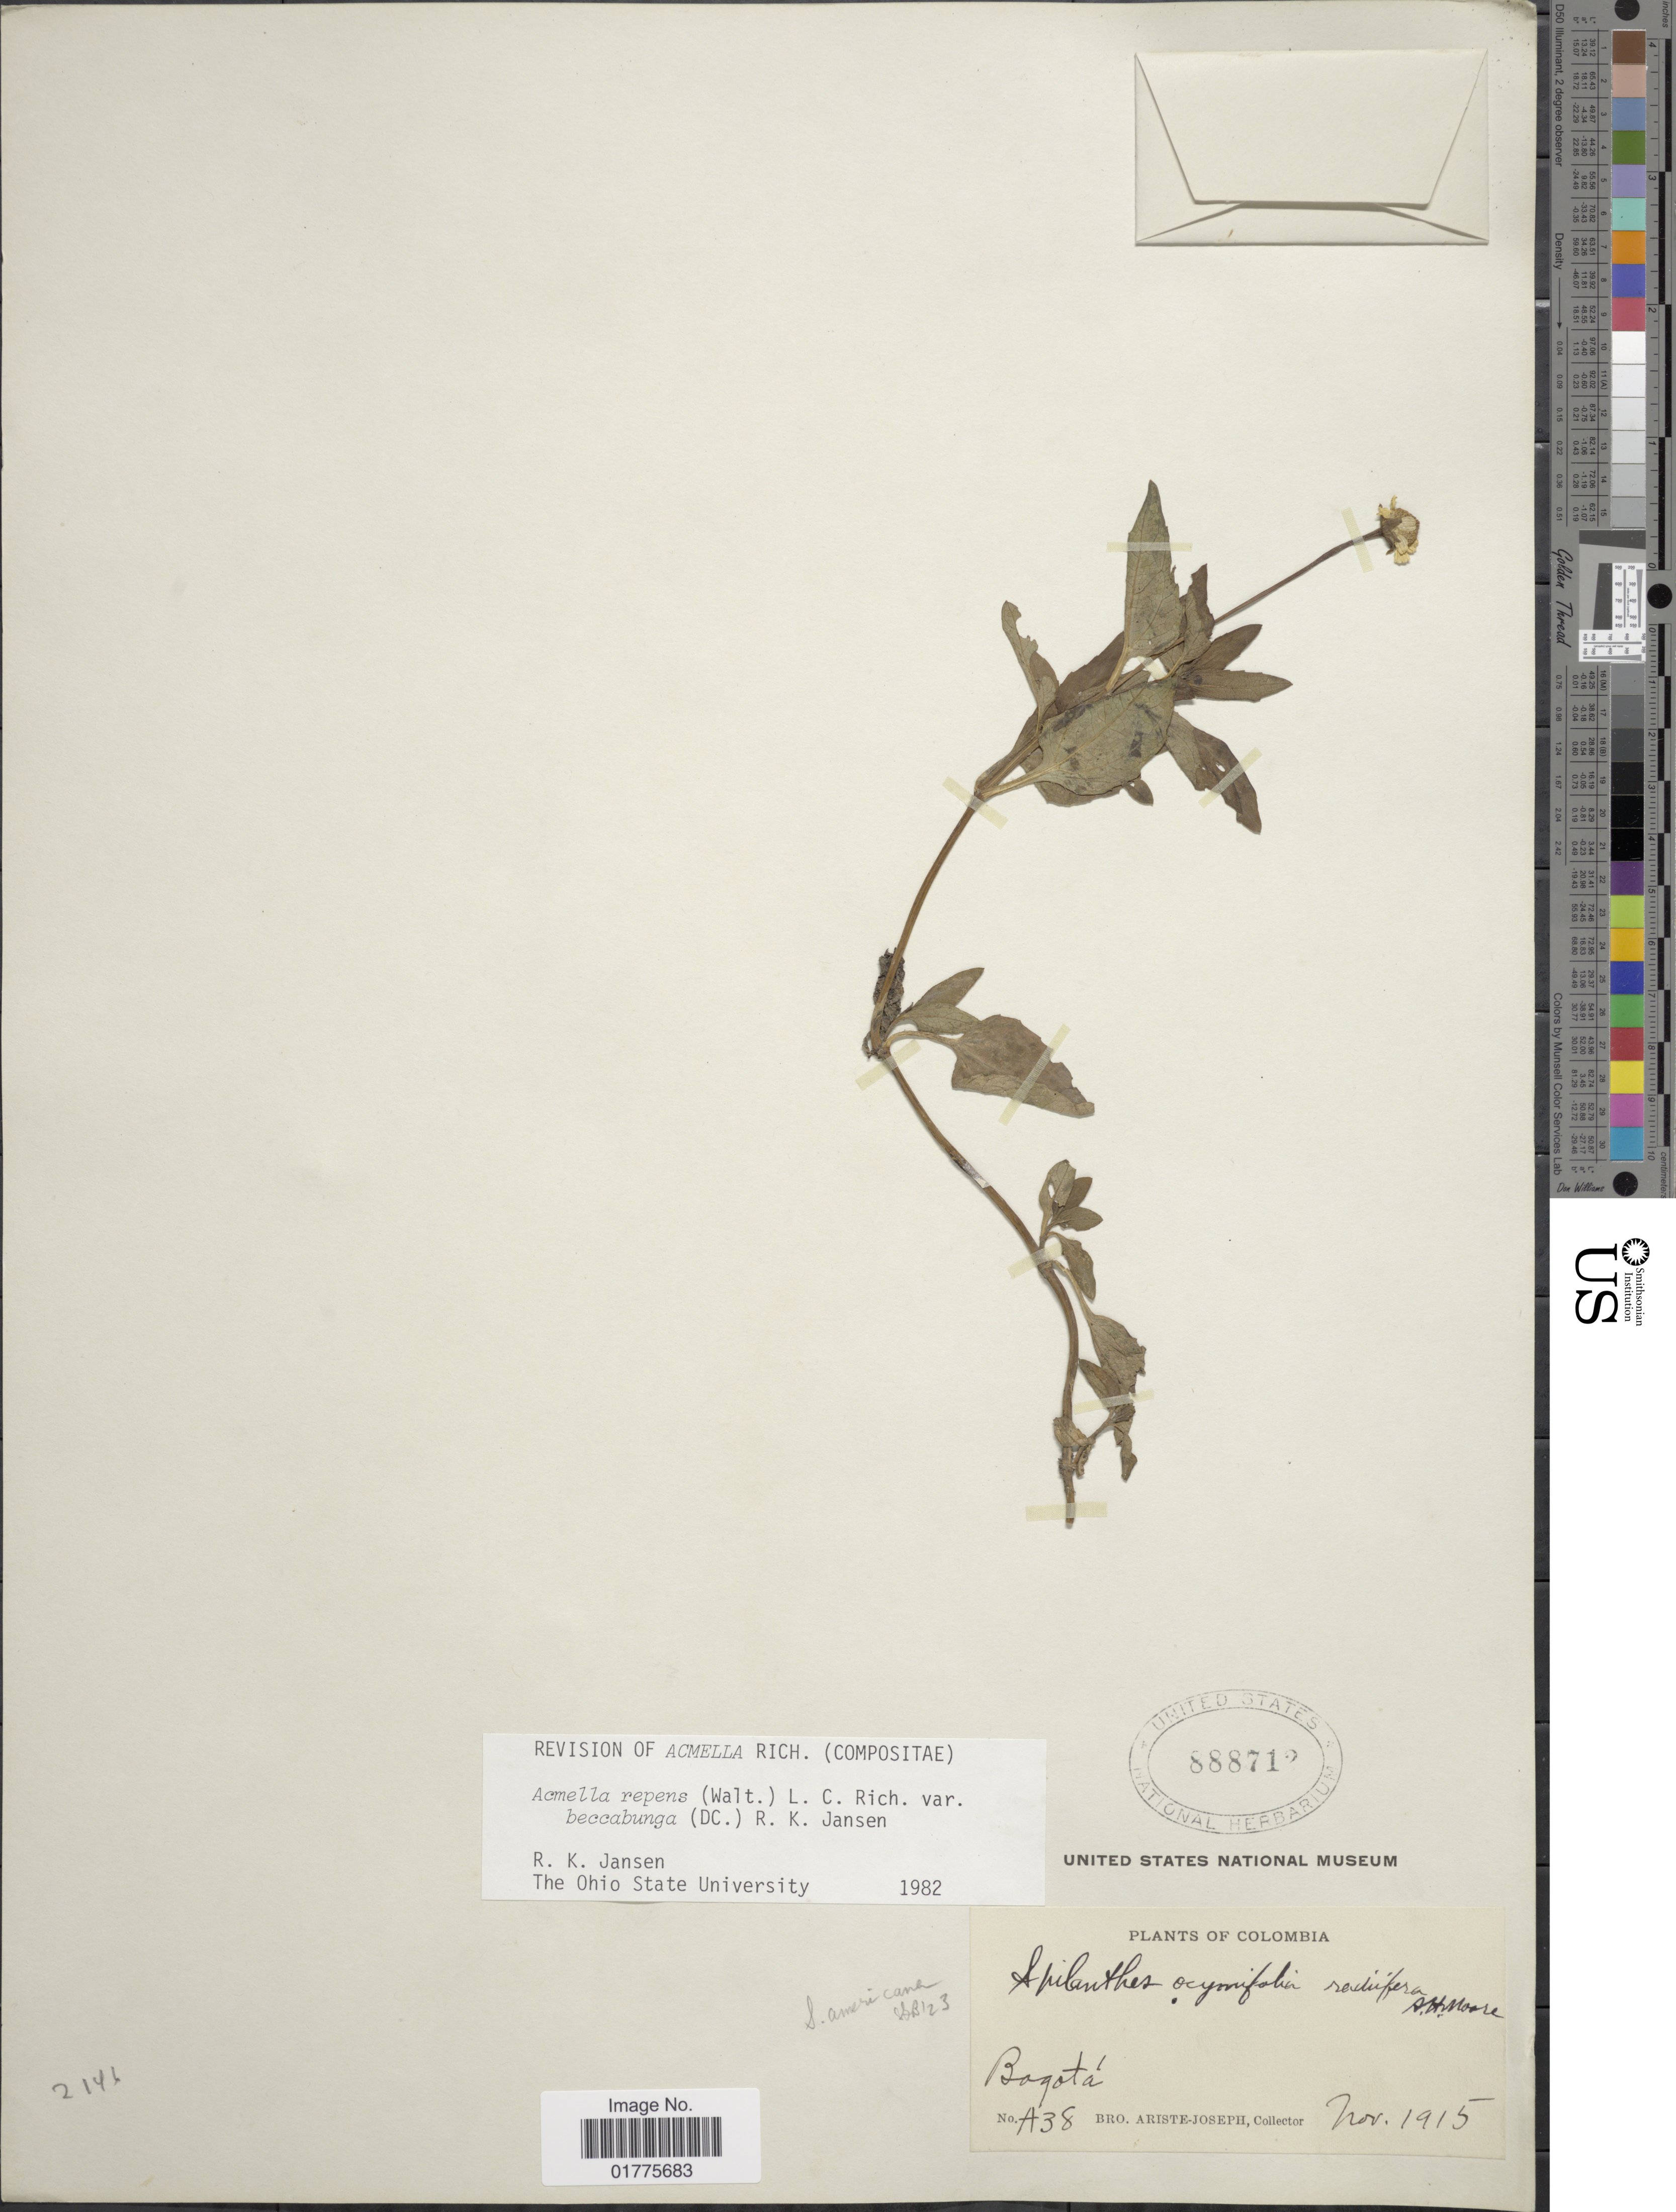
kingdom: Plantae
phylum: Tracheophyta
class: Magnoliopsida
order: Asterales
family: Asteraceae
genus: Acmella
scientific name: Acmella repens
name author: (Walter) Rich.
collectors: Bro. Ariste-Joseph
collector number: A38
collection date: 1915-11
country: Colombia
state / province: Bogota D.C.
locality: Bogotá